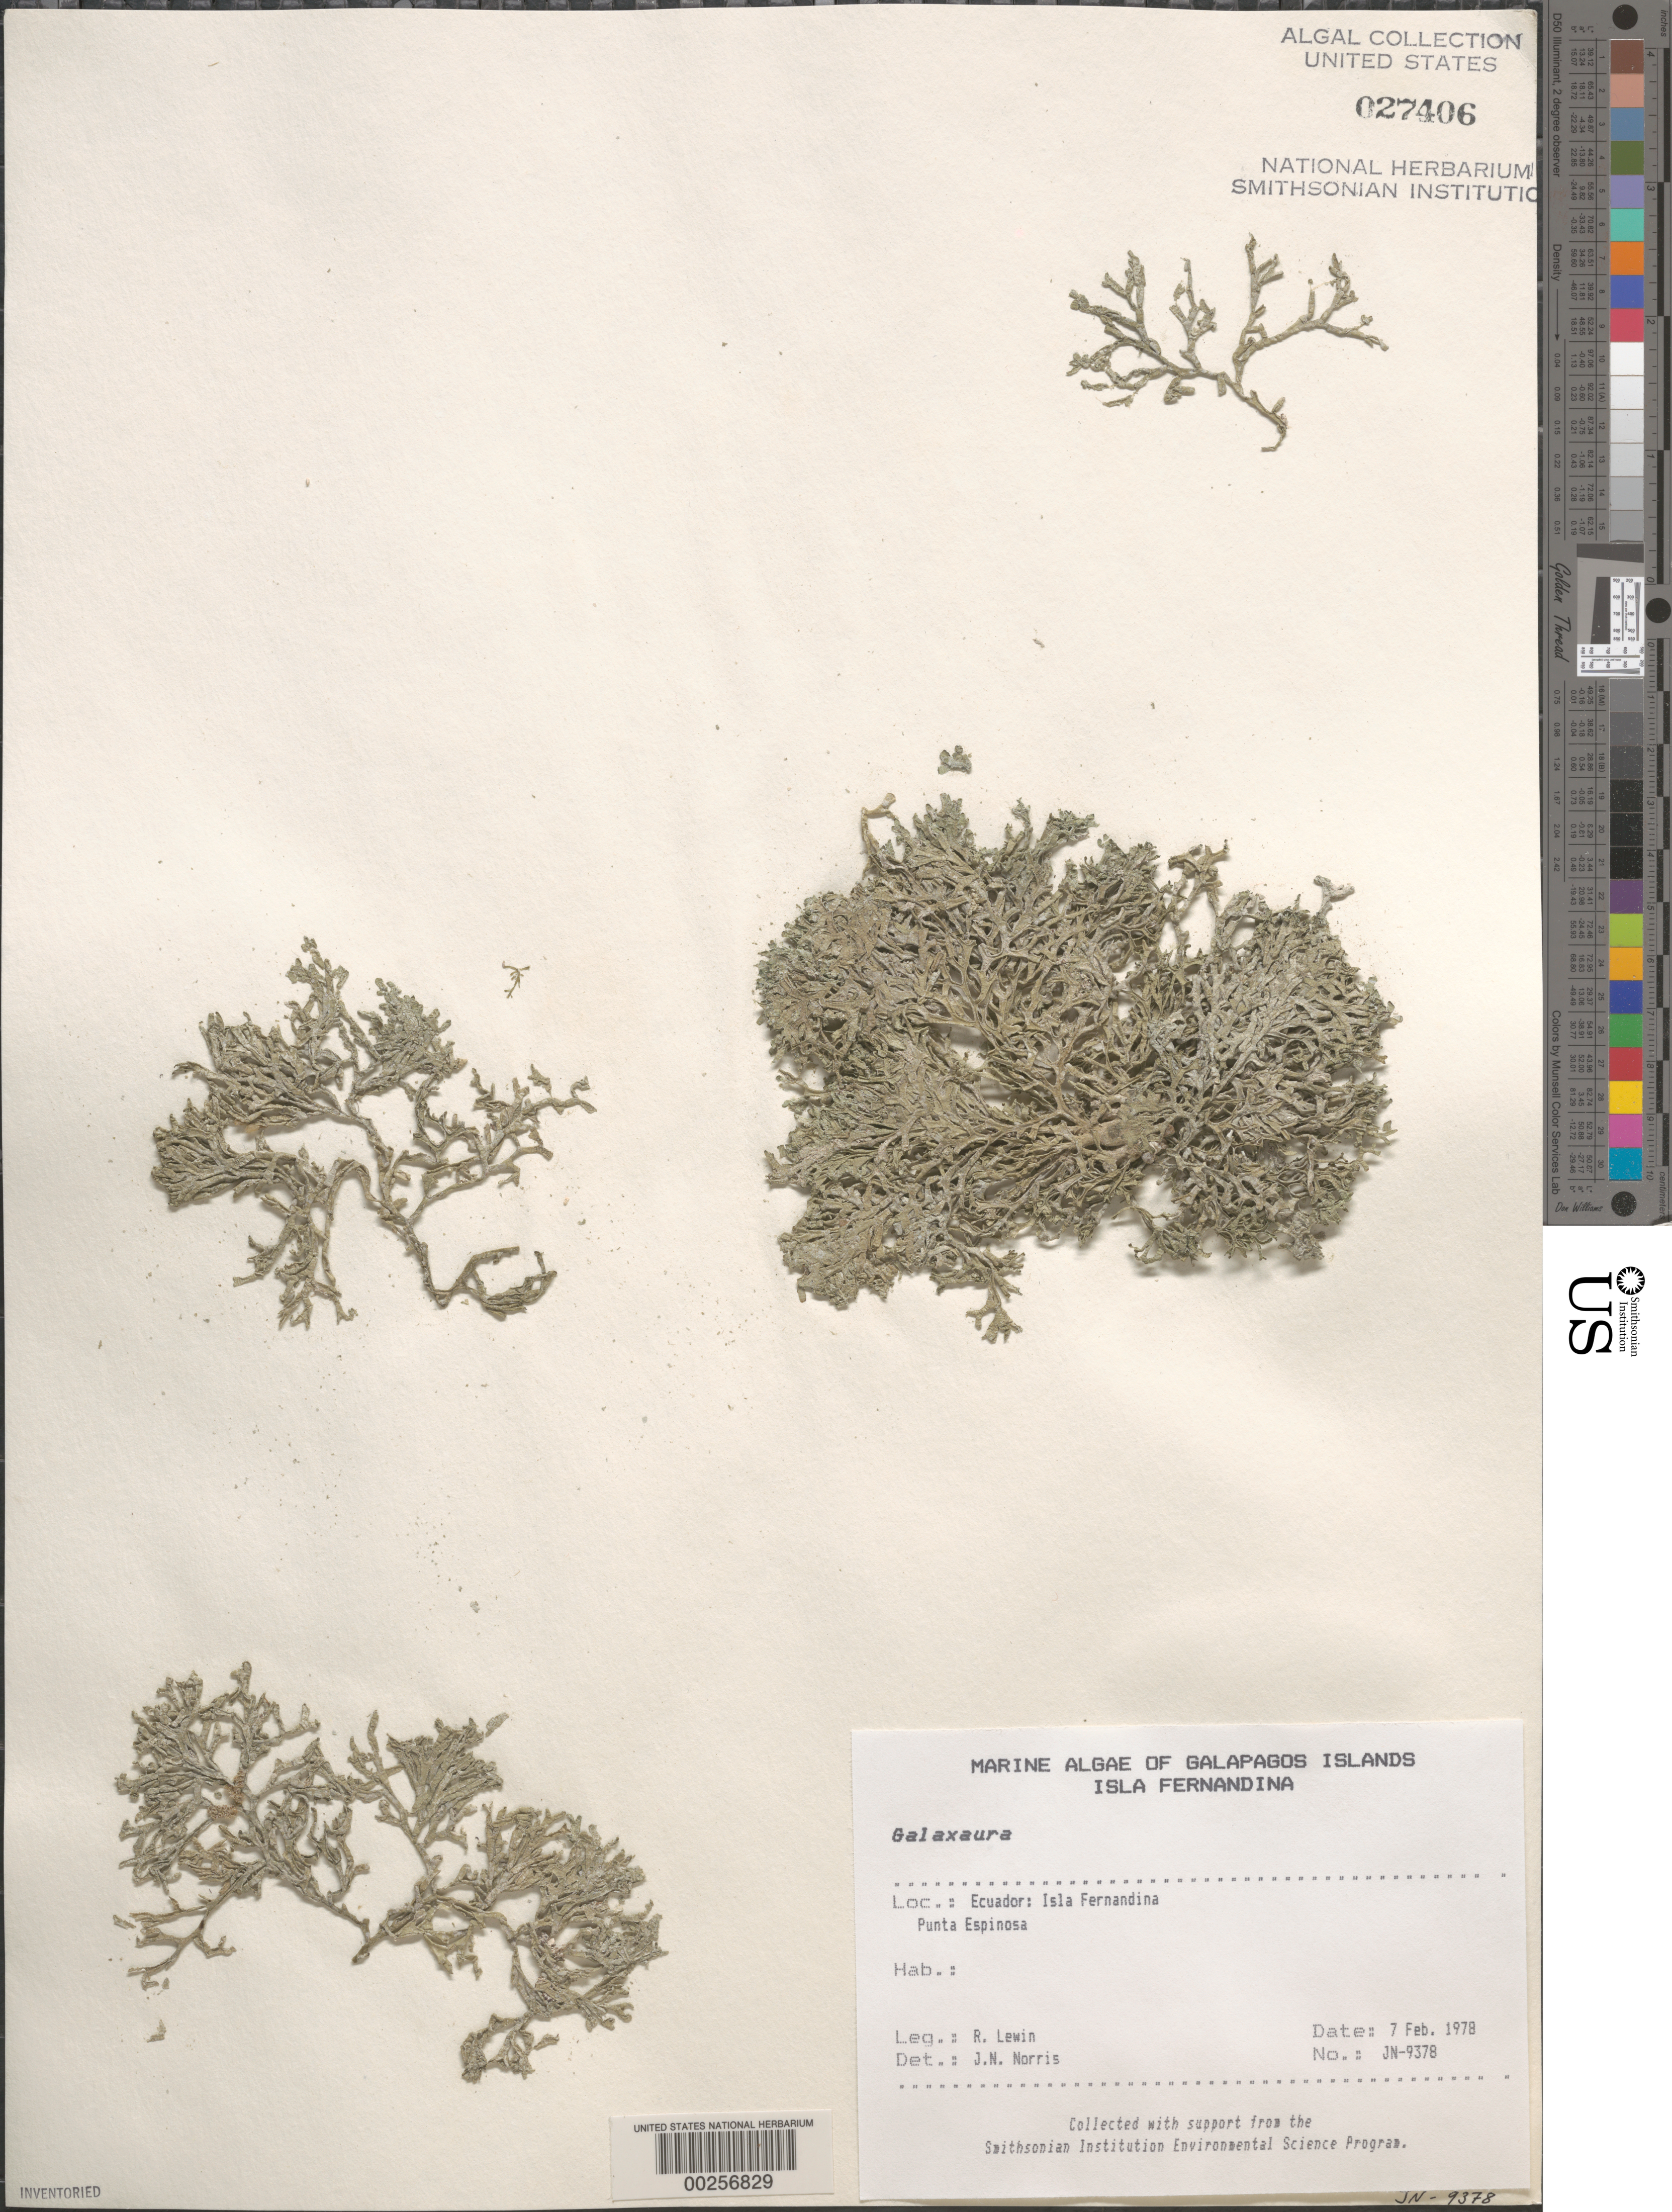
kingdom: Plantae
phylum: Rhodophyta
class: Florideophyceae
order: Nemaliales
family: Galaxauraceae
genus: Galaxaura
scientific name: Galaxaura sp.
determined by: Norris, James N.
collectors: R. Lewin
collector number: Jn-9378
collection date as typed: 07 Feb 1978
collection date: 1978-02-07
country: Ecuador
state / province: Colón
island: Fernandina [Narborough]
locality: Punta Espinosa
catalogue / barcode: US 27406